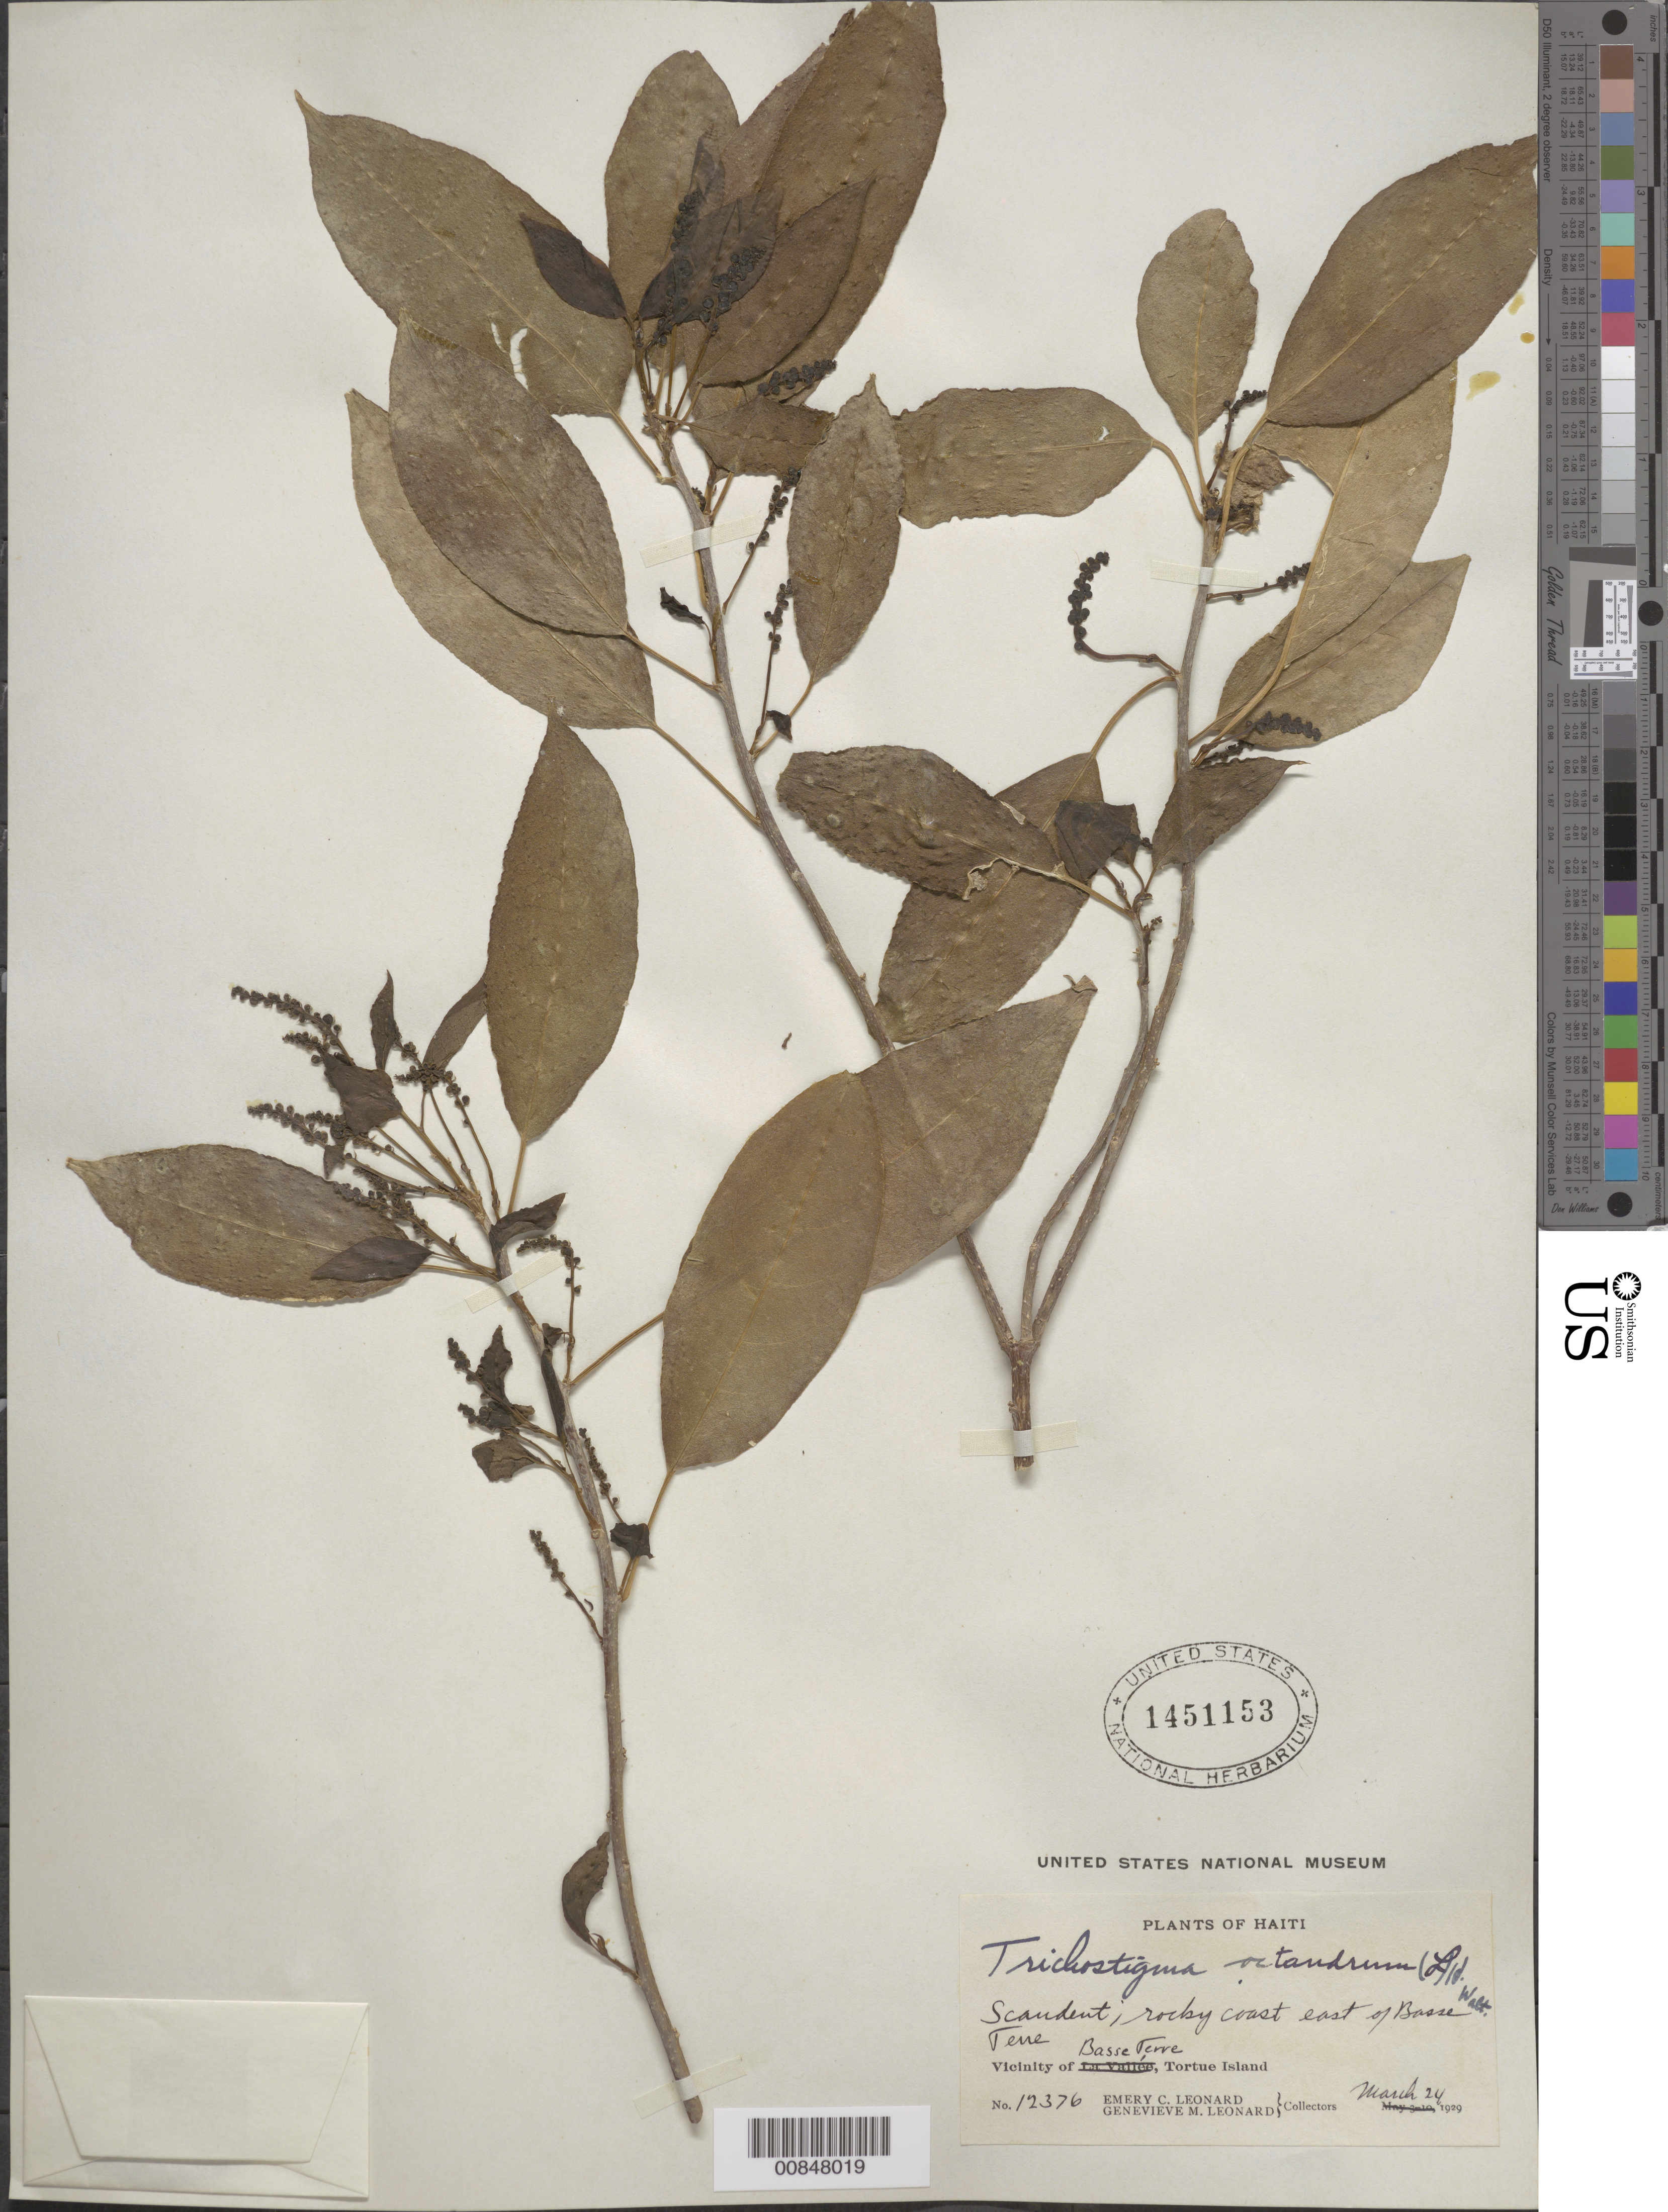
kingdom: Plantae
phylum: Tracheophyta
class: Magnoliopsida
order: Caryophyllales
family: Phytolaccaceae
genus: Trichostigma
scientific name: Trichostigma octandrum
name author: (L.) H. Walter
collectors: E. C. Leonard & G. M. Leonard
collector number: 12376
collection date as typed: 24 Mar 1929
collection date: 1929-03-24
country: Haiti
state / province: Nord-Óuest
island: Île de la Tortue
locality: East of Basse Terre, Tortue Island.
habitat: Rocky coast.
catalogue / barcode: US 1451153